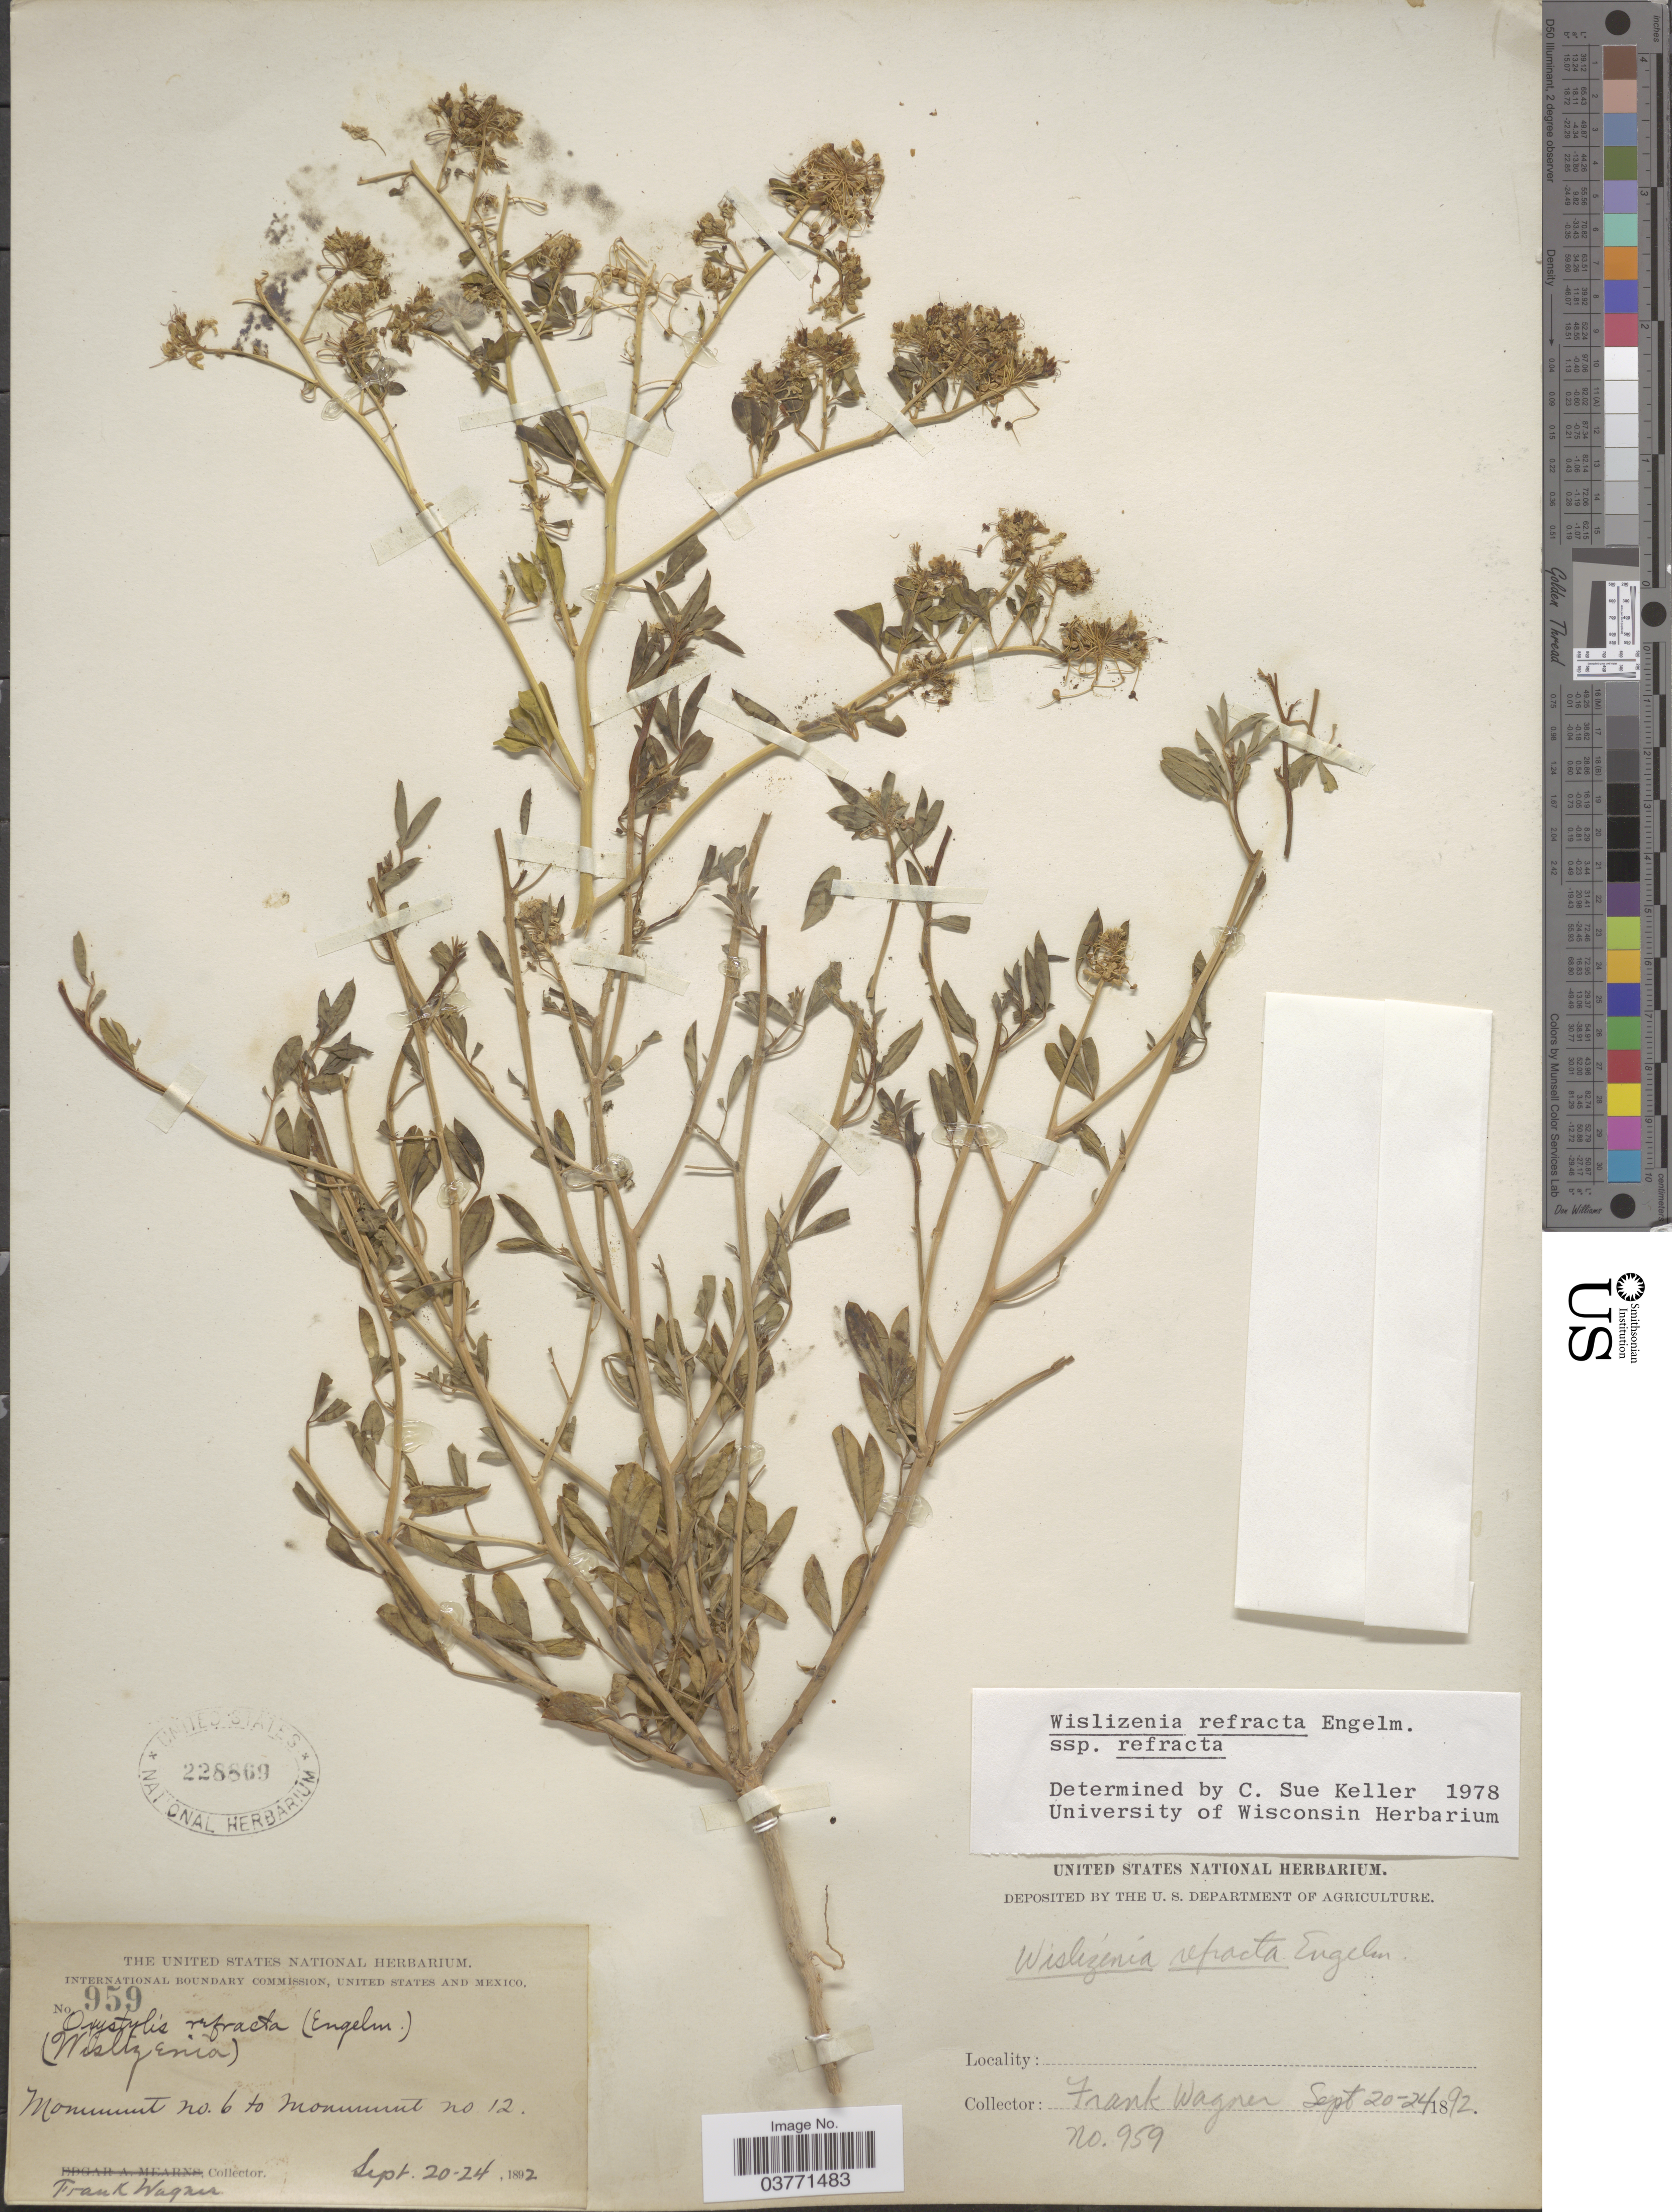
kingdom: Plantae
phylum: Tracheophyta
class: Magnoliopsida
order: Brassicales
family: Cleomaceae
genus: Cleomella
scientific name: Cleomella refracta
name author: (Engelm.) J.C. Hall & Roalson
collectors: F. Wagner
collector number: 959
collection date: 1892-09-20/1892-09-24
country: United States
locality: Monument no. 6 to monument no 12.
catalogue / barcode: US 228869